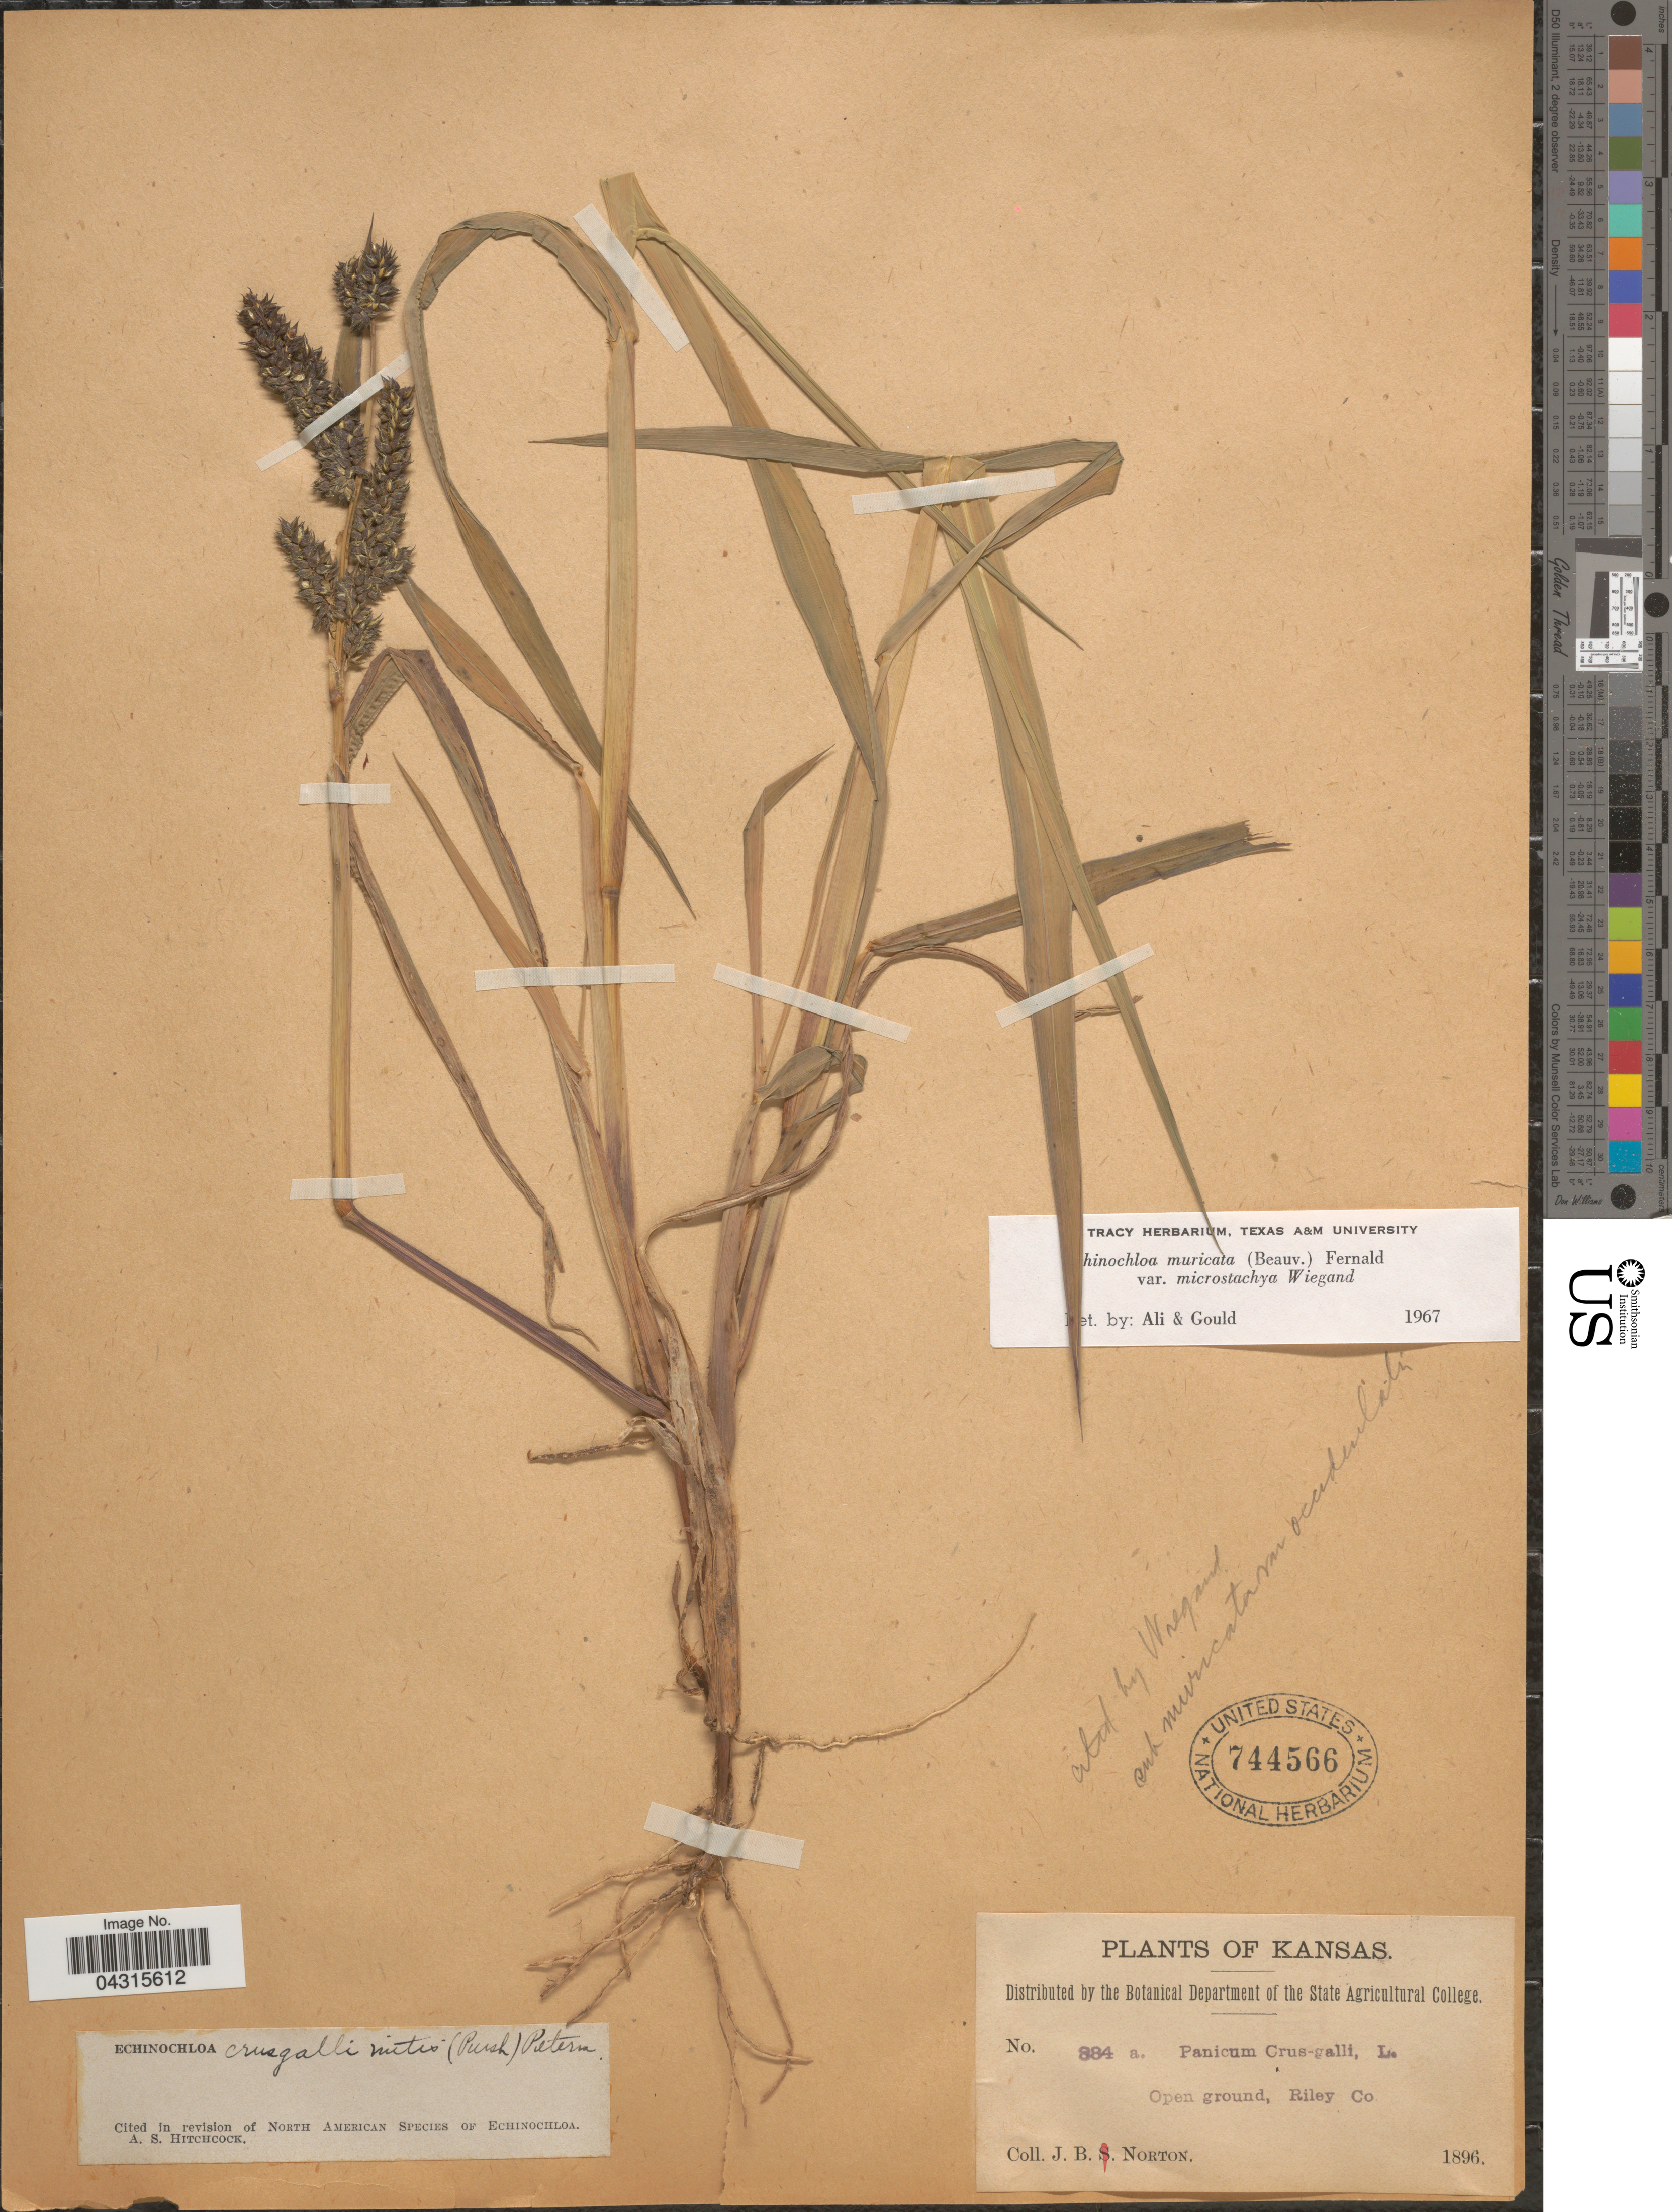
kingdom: Plantae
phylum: Tracheophyta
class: Liliopsida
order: Poales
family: Poaceae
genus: Echinochloa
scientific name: Echinochloa muricata var. microstachya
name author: Wiegand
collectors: J. B. Norton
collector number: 884a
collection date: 1896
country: United States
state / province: Kansas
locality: Open ground, Riley Co.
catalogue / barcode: US 744566